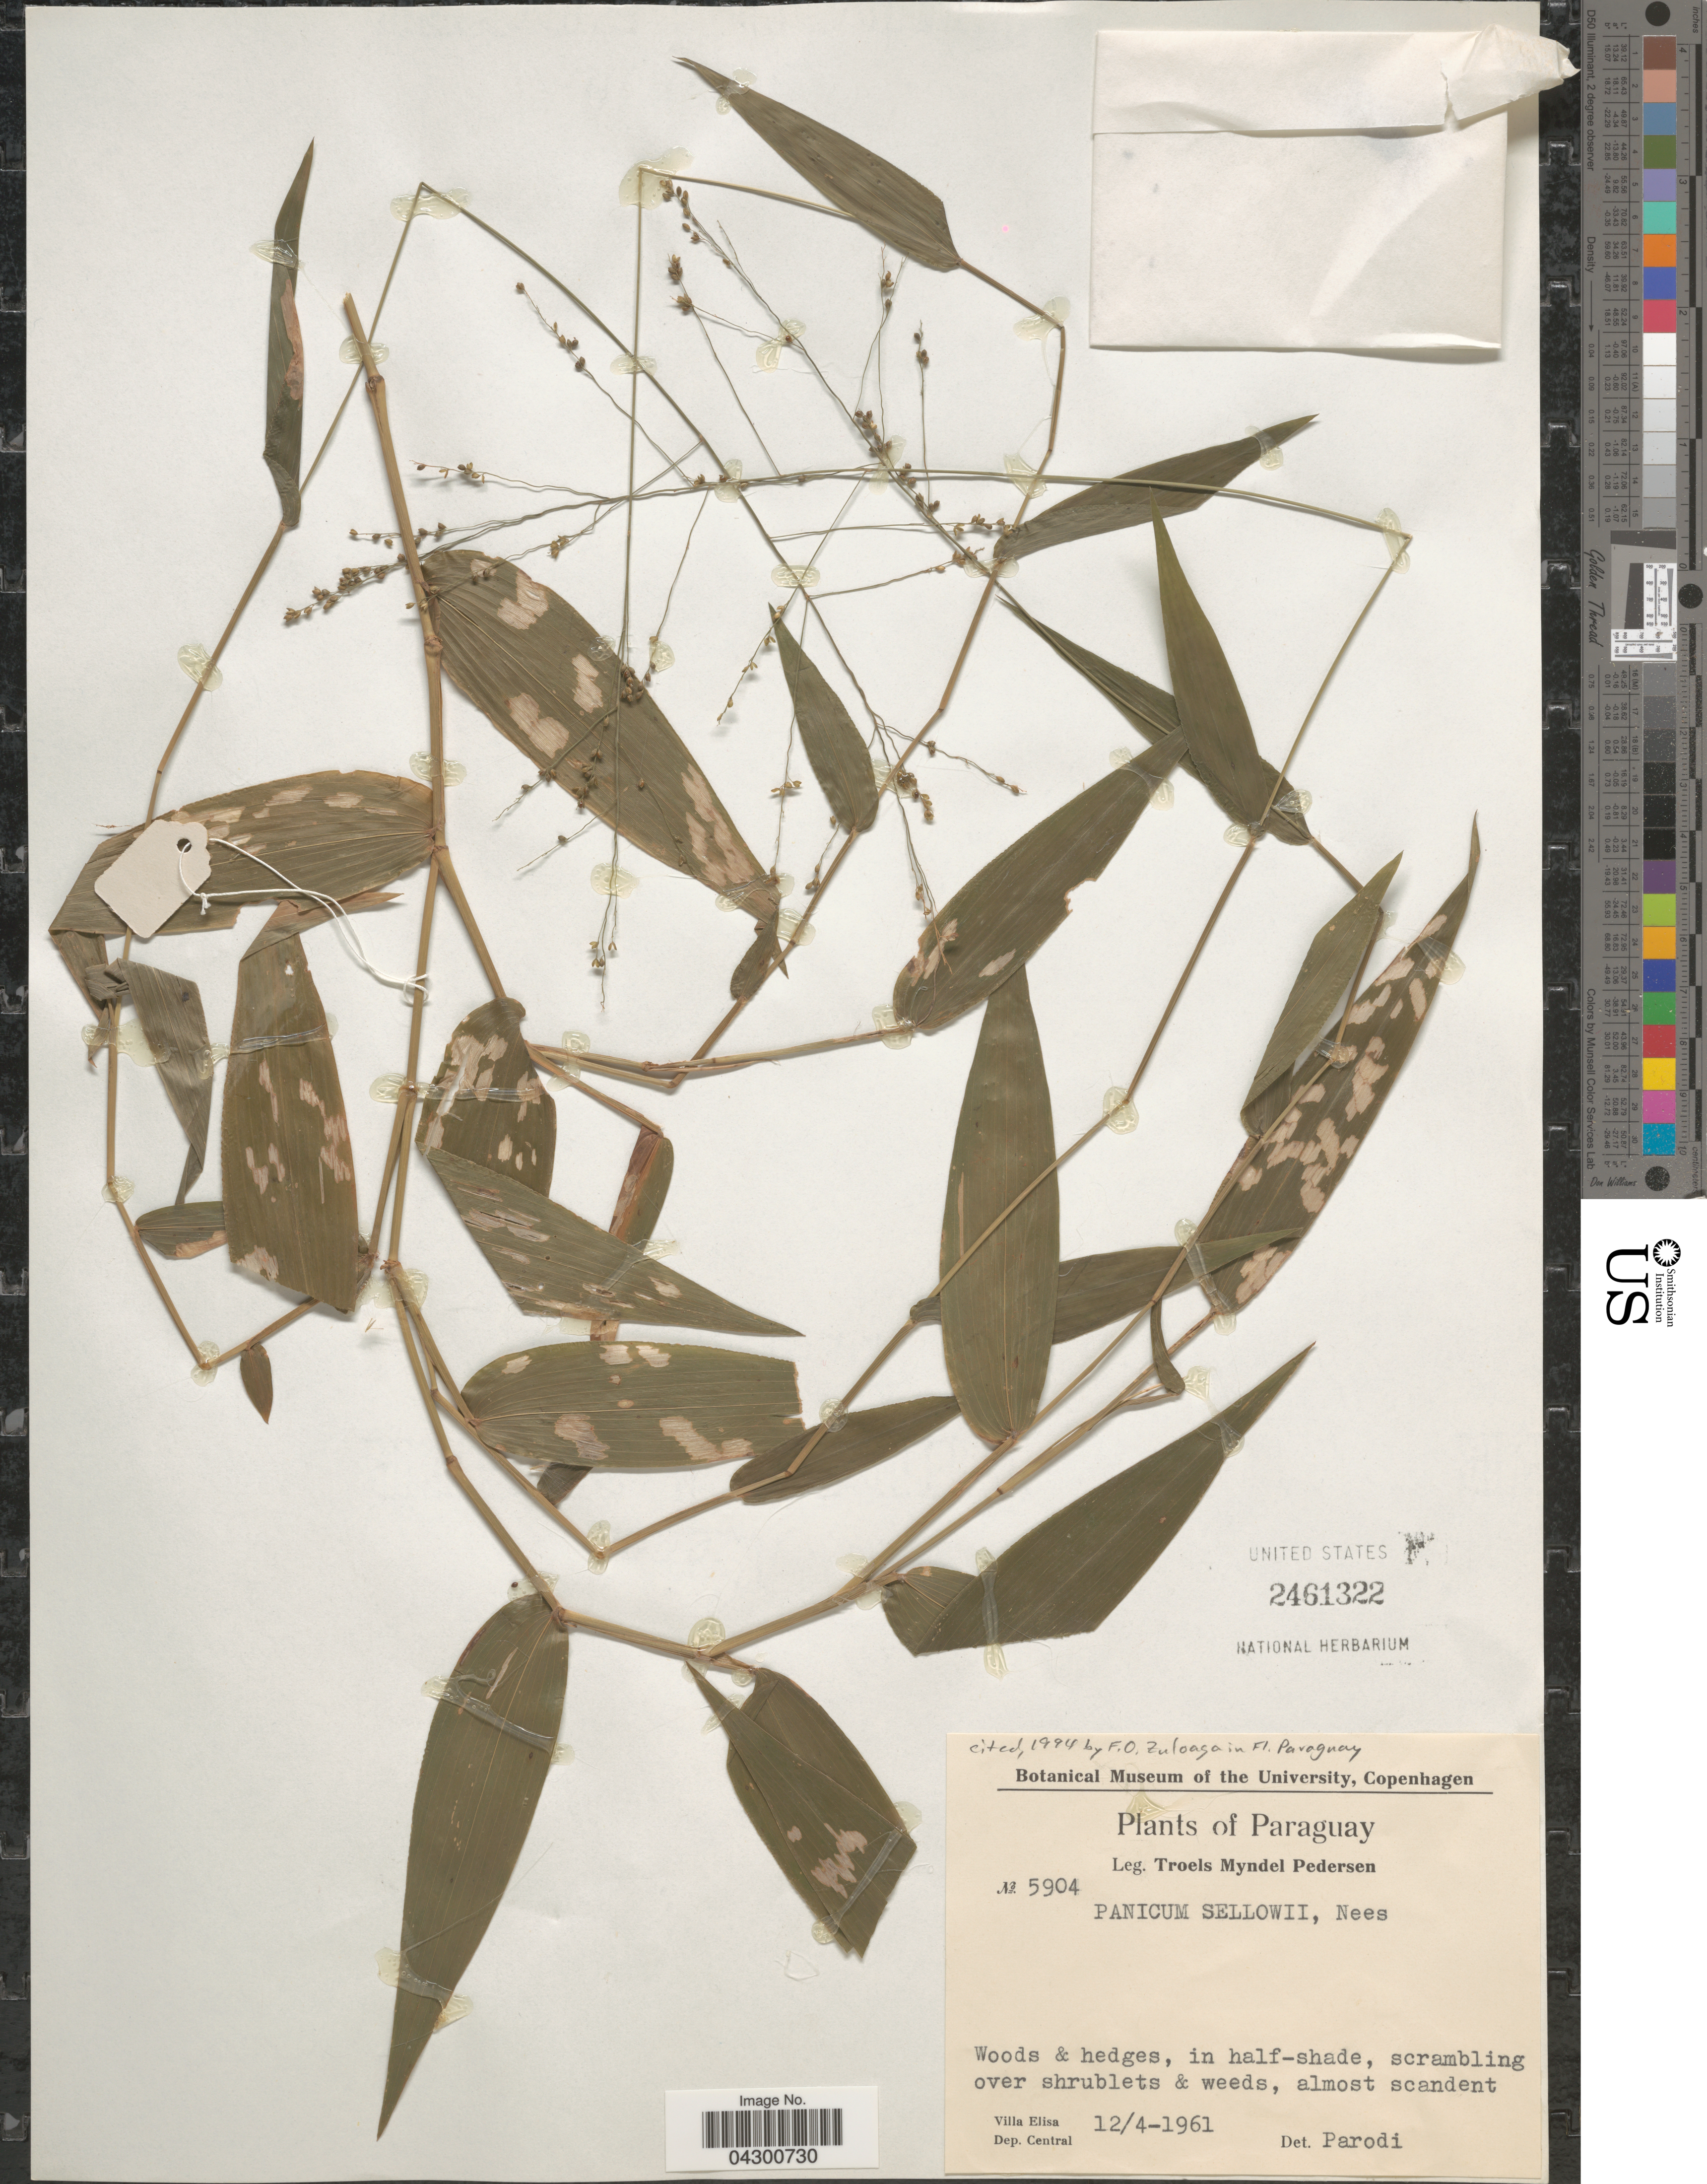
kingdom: Plantae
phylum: Tracheophyta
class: Liliopsida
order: Poales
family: Poaceae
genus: Panicum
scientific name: Panicum sellowii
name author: Nees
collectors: T. Pederson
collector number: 5904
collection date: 1961-04-12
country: Paraguay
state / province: Central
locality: Villa Elisa. Dep. Central.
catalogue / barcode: US 2461322